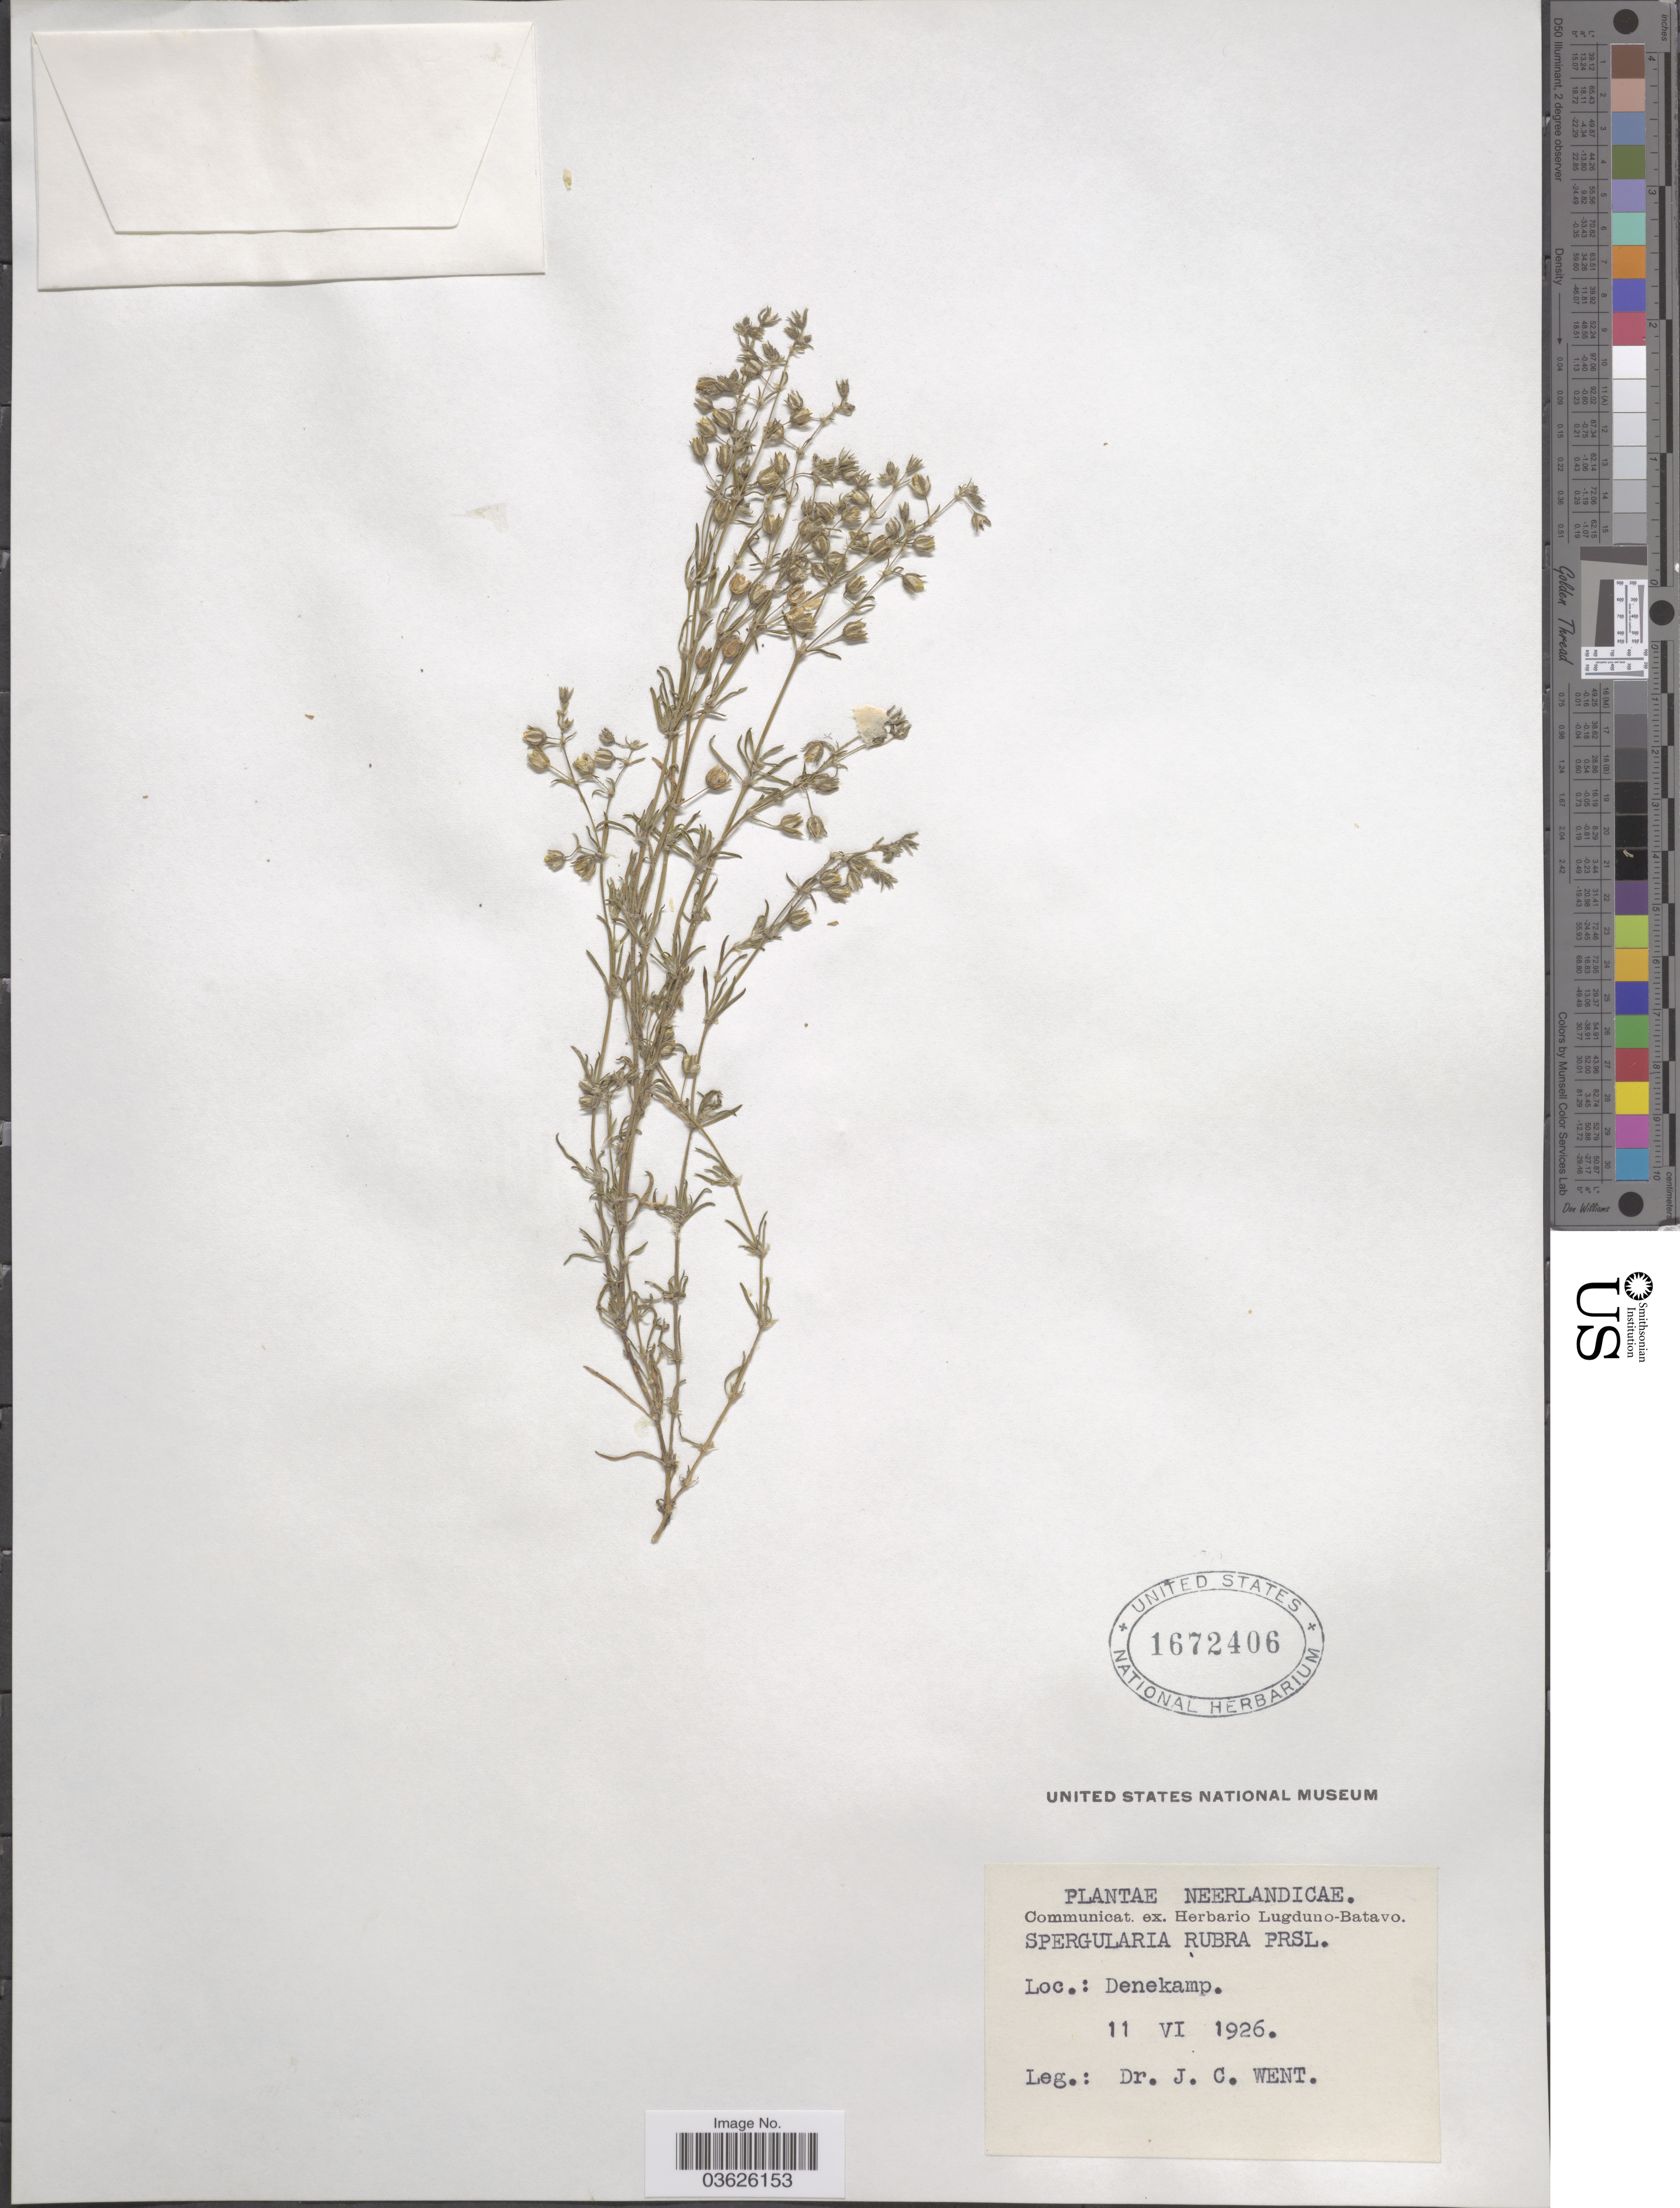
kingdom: Plantae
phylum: Tracheophyta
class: Magnoliopsida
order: Caryophyllales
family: Caryophyllaceae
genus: Spergularia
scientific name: Spergularia rubra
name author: (L.) J. Presl & C. Presl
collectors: J. C. Went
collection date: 1926-06-11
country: Netherlands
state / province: Overijssel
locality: Neerlandicae. Denekamp.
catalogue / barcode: US 1672406